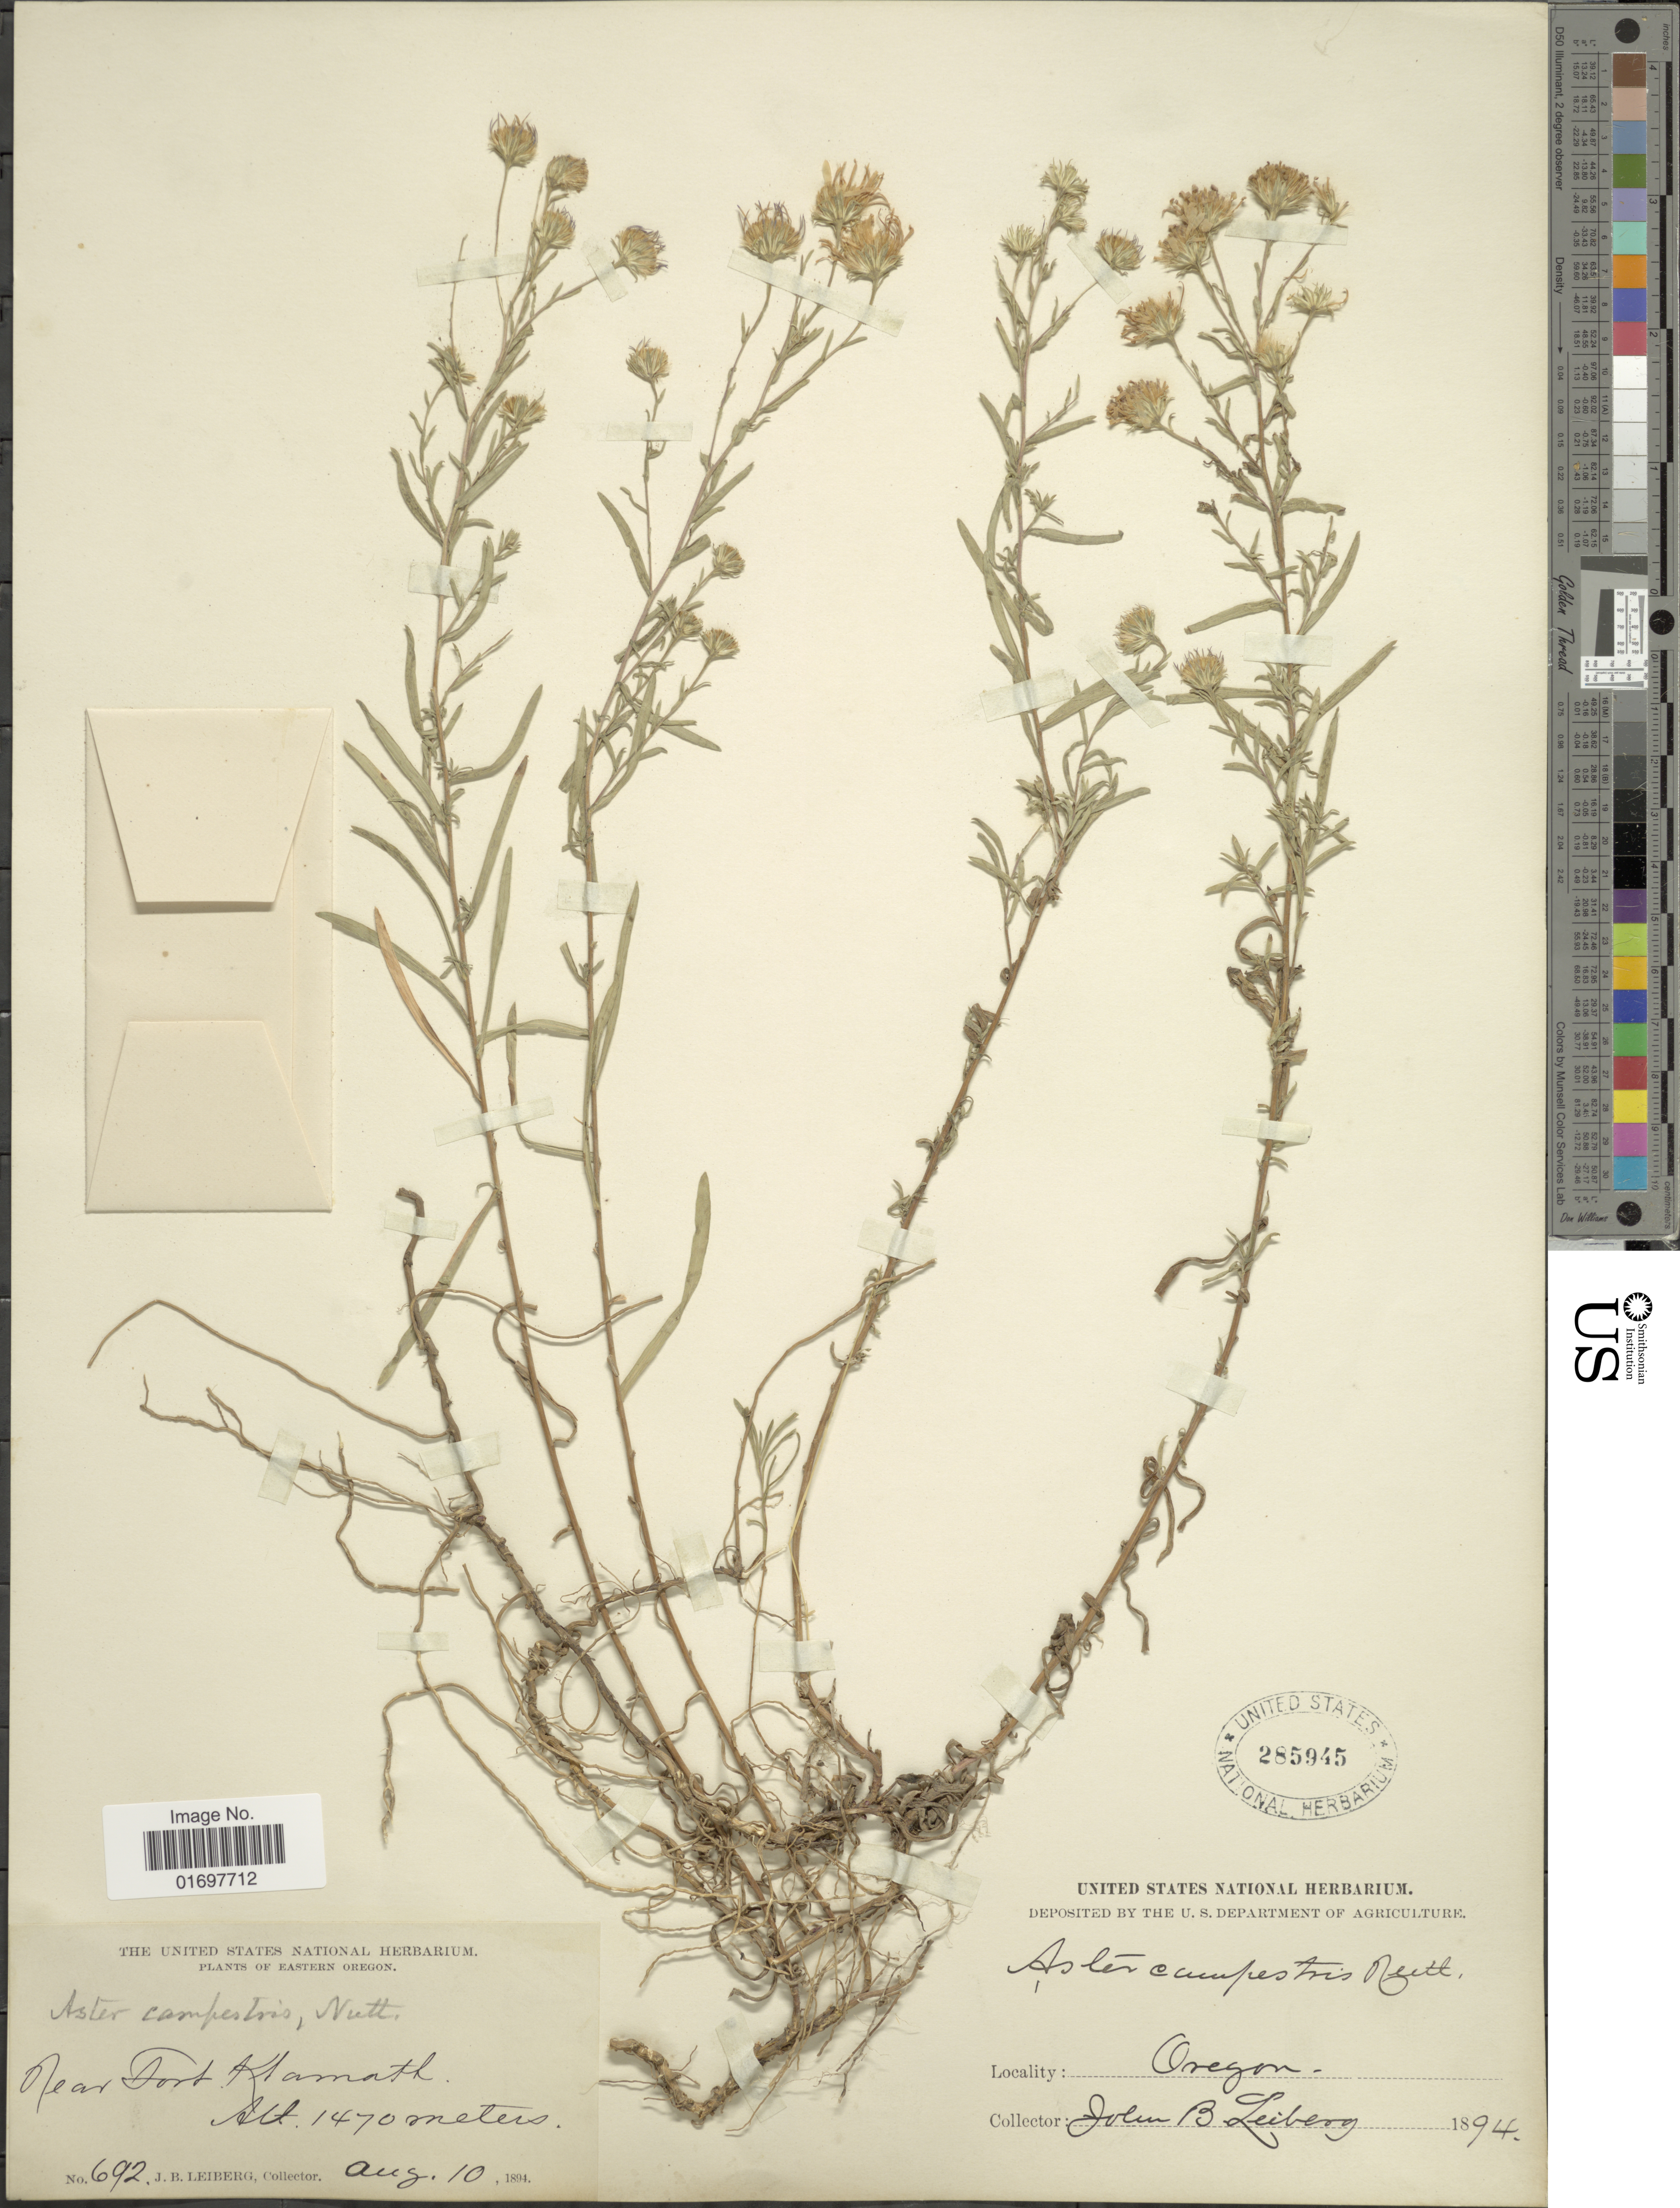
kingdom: Plantae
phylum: Tracheophyta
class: Magnoliopsida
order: Asterales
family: Asteraceae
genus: Symphyotrichum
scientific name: Symphyotrichum campestre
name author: (Nutt.) G.L. Nesom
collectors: J. B. Leiberg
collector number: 692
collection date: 1894-08-10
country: United States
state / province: Oregon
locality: Oregon, Near For Klamath,Eastern Oregon.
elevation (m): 1470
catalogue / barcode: US 285945